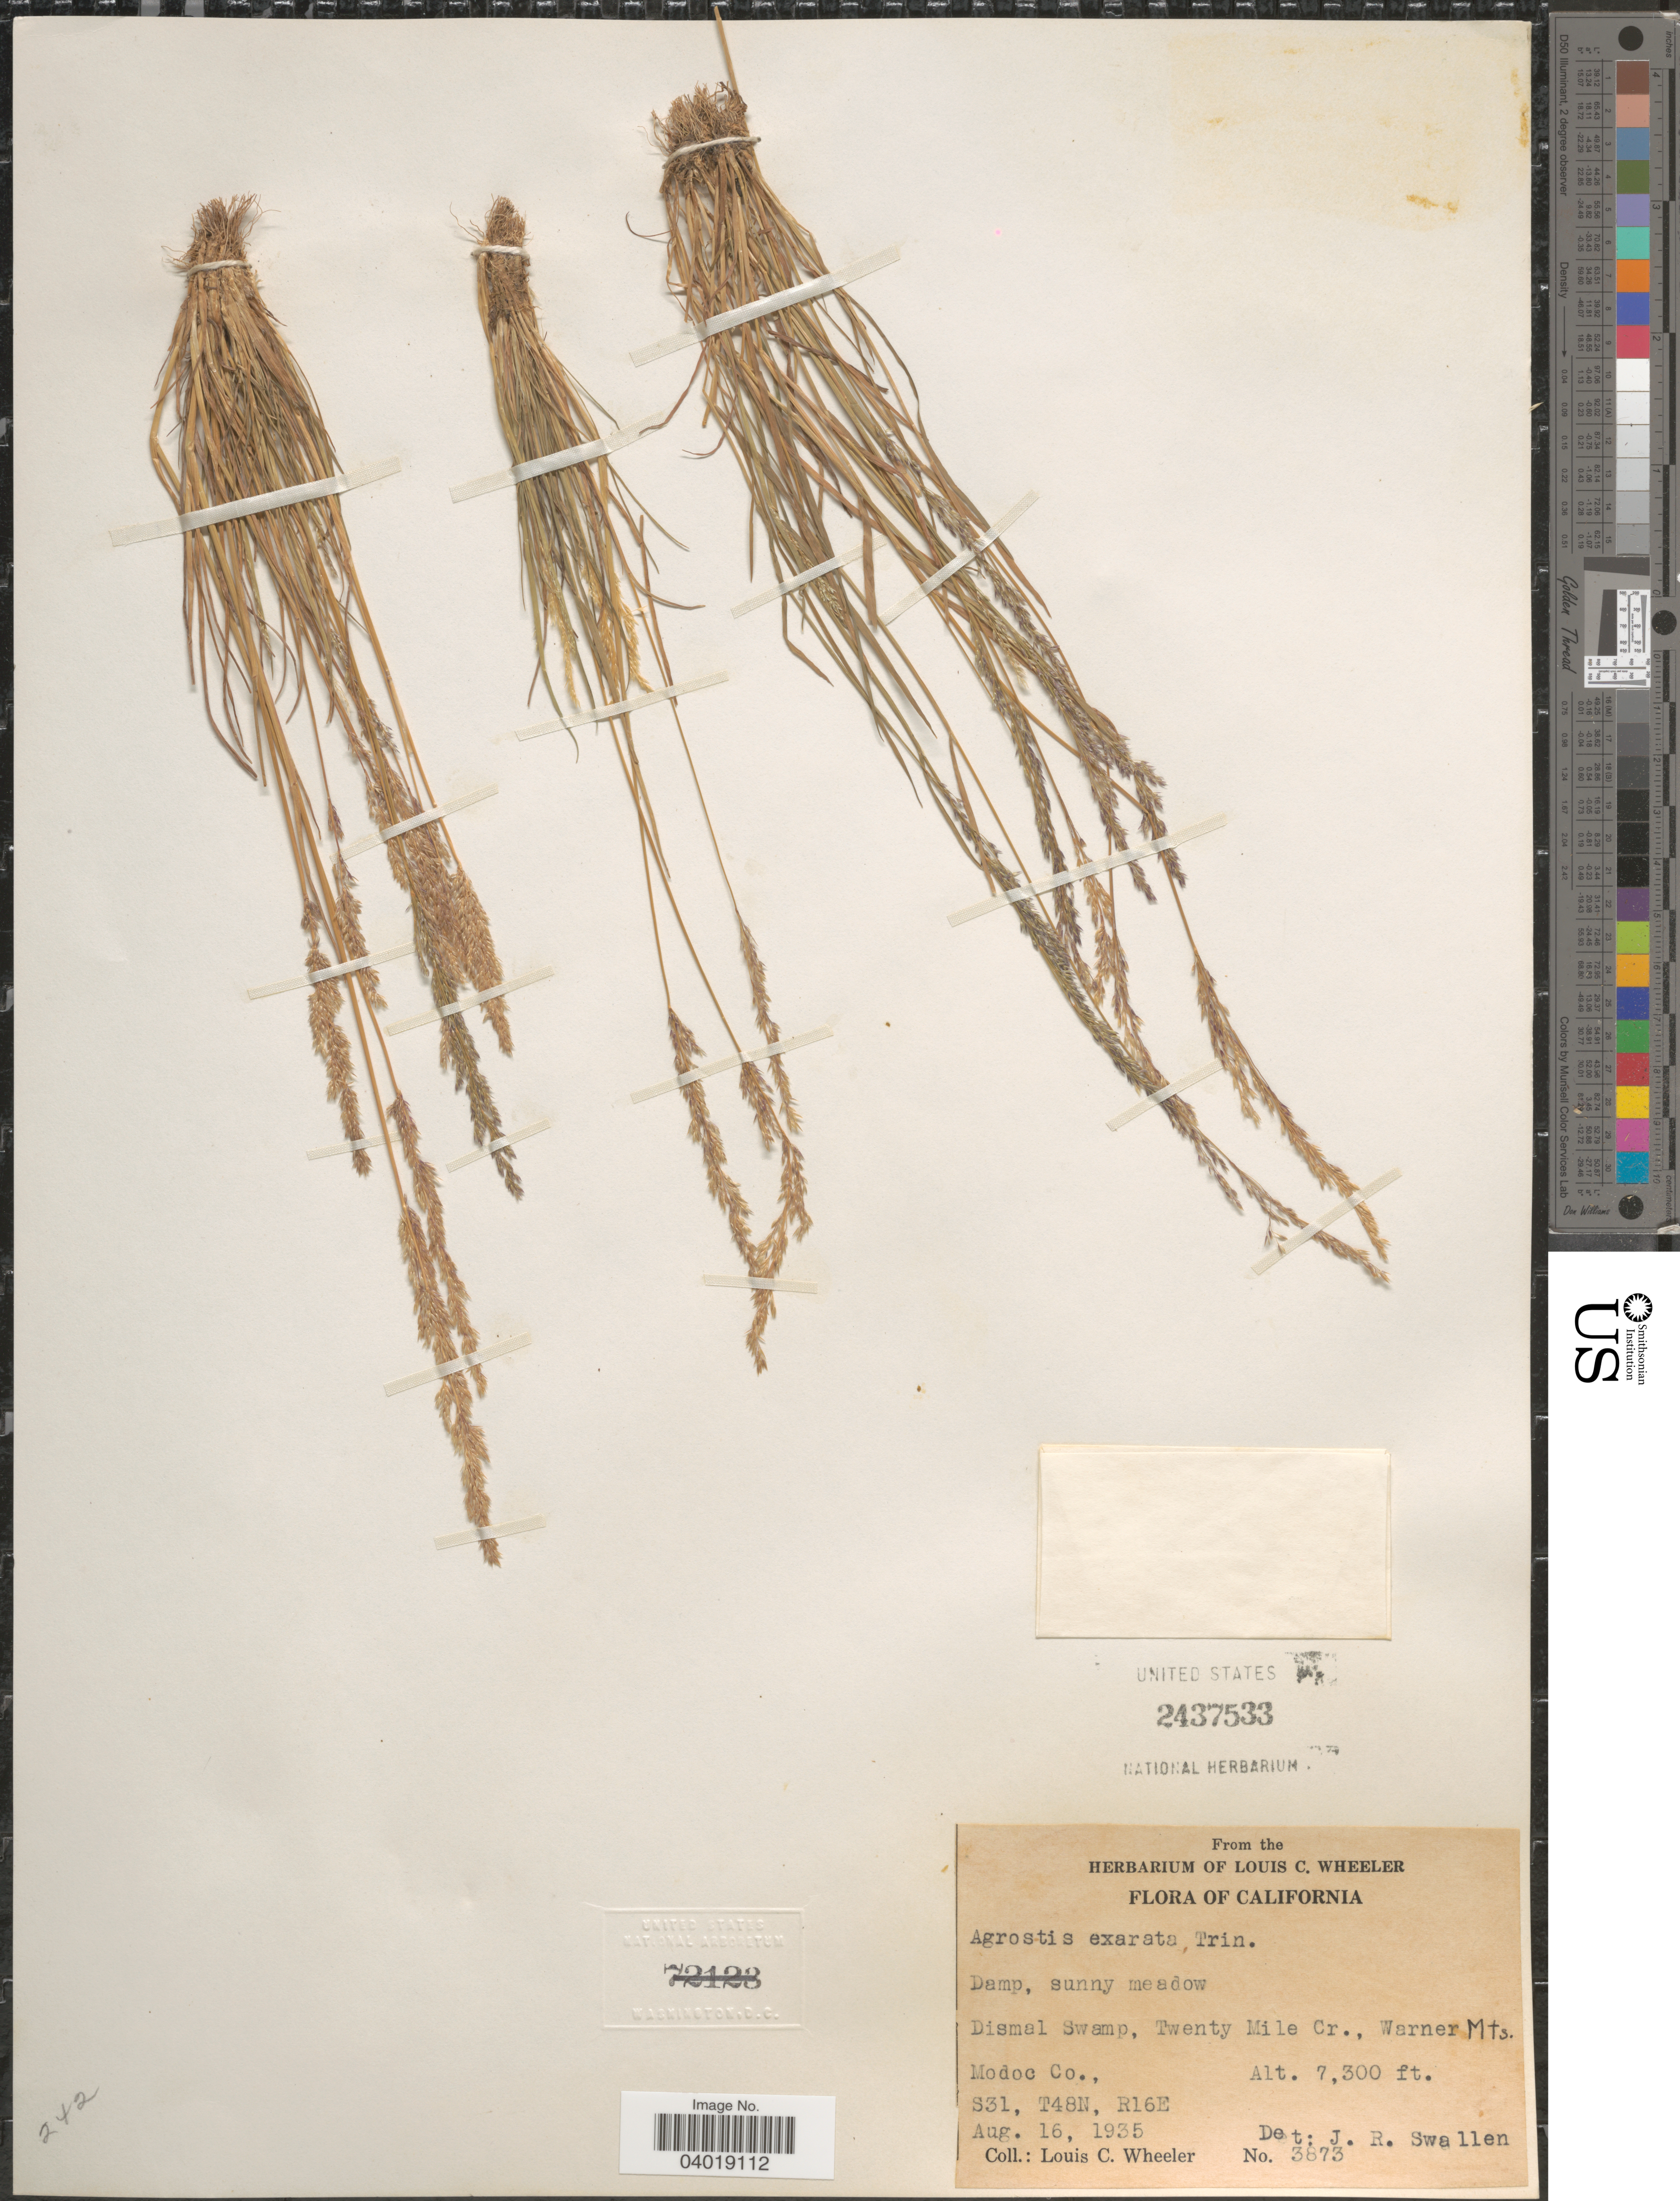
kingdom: Plantae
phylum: Tracheophyta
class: Liliopsida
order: Poales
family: Poaceae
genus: Agrostis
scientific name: Agrostis exarata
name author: Trin.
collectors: L. C. Wheeler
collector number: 3873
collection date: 1935-08-16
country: United States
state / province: California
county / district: Modoc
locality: Dismal Swamp, Twenty Mile Cr., Warner Mts. Modoc Co., S31, T48N, R16E.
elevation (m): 2225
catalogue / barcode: US 2437533